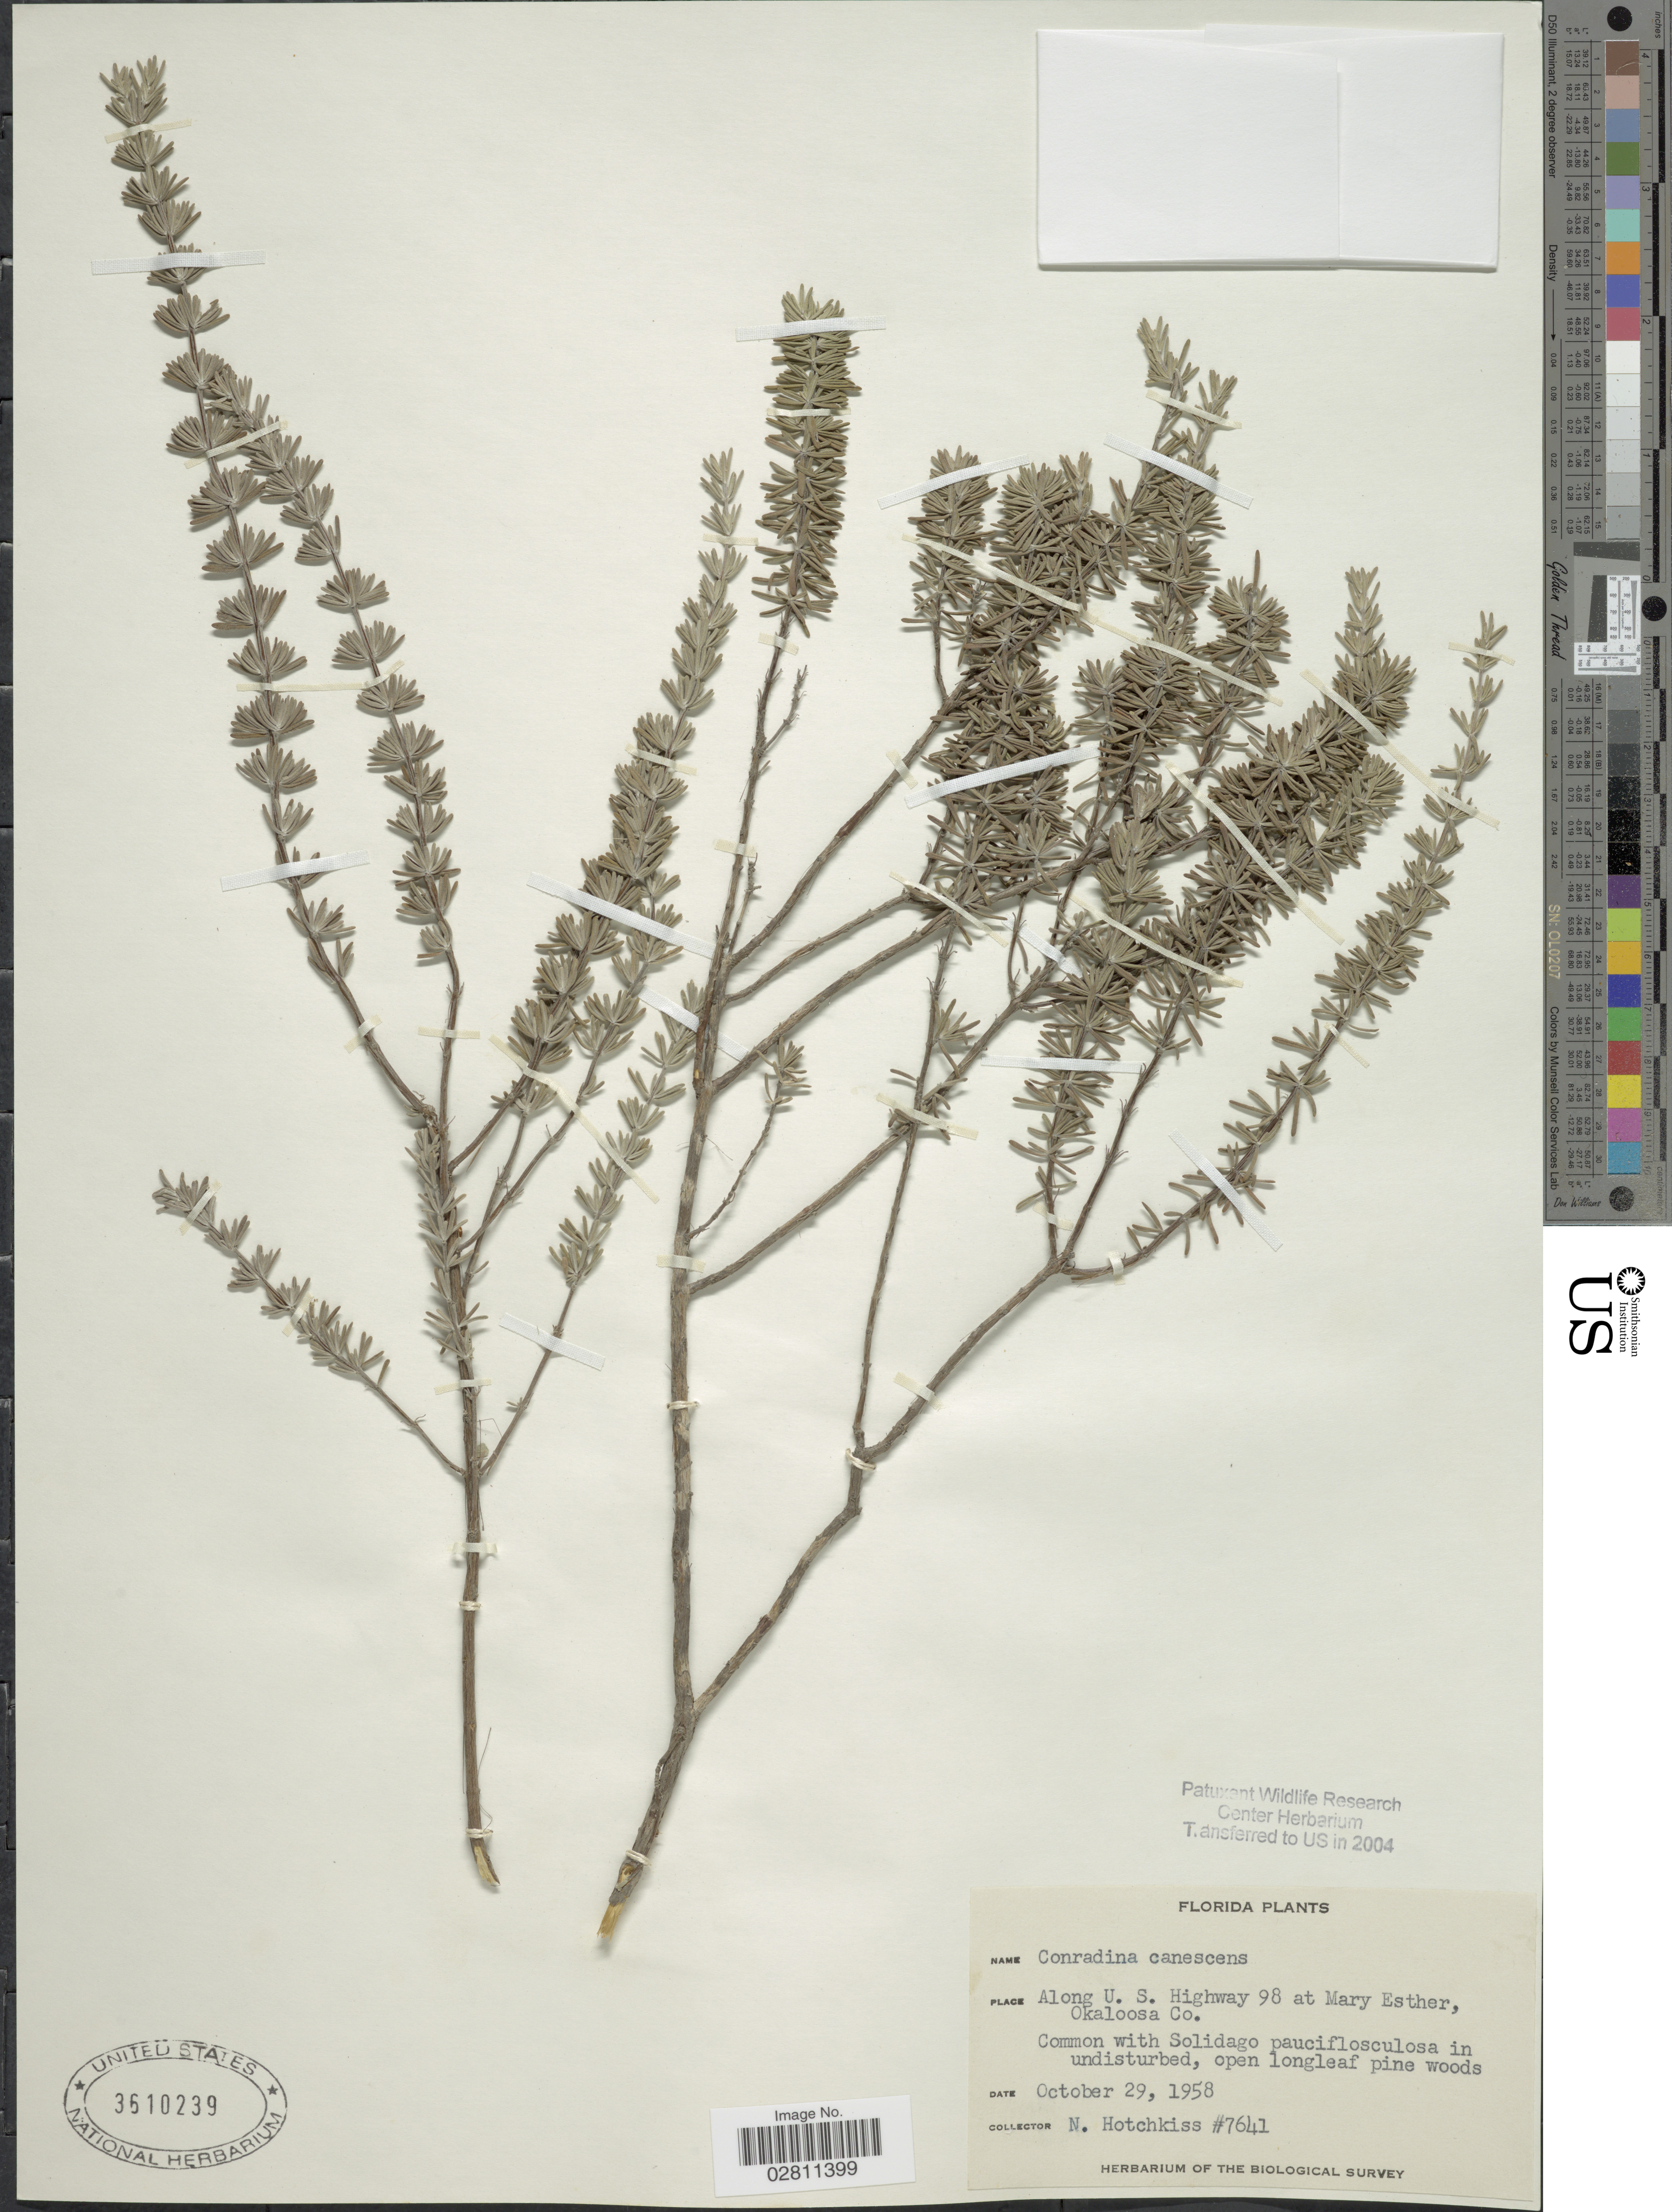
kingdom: Plantae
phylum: Tracheophyta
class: Magnoliopsida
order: Lamiales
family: Lamiaceae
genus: Conradina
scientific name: Conradina canescens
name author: A. Gray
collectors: N. Hotchkiss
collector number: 7641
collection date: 1958-10-29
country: United States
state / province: Florida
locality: Along U.S. Highway 98 at Mary Esther, Okaloosa Co.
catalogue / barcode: US 3610239